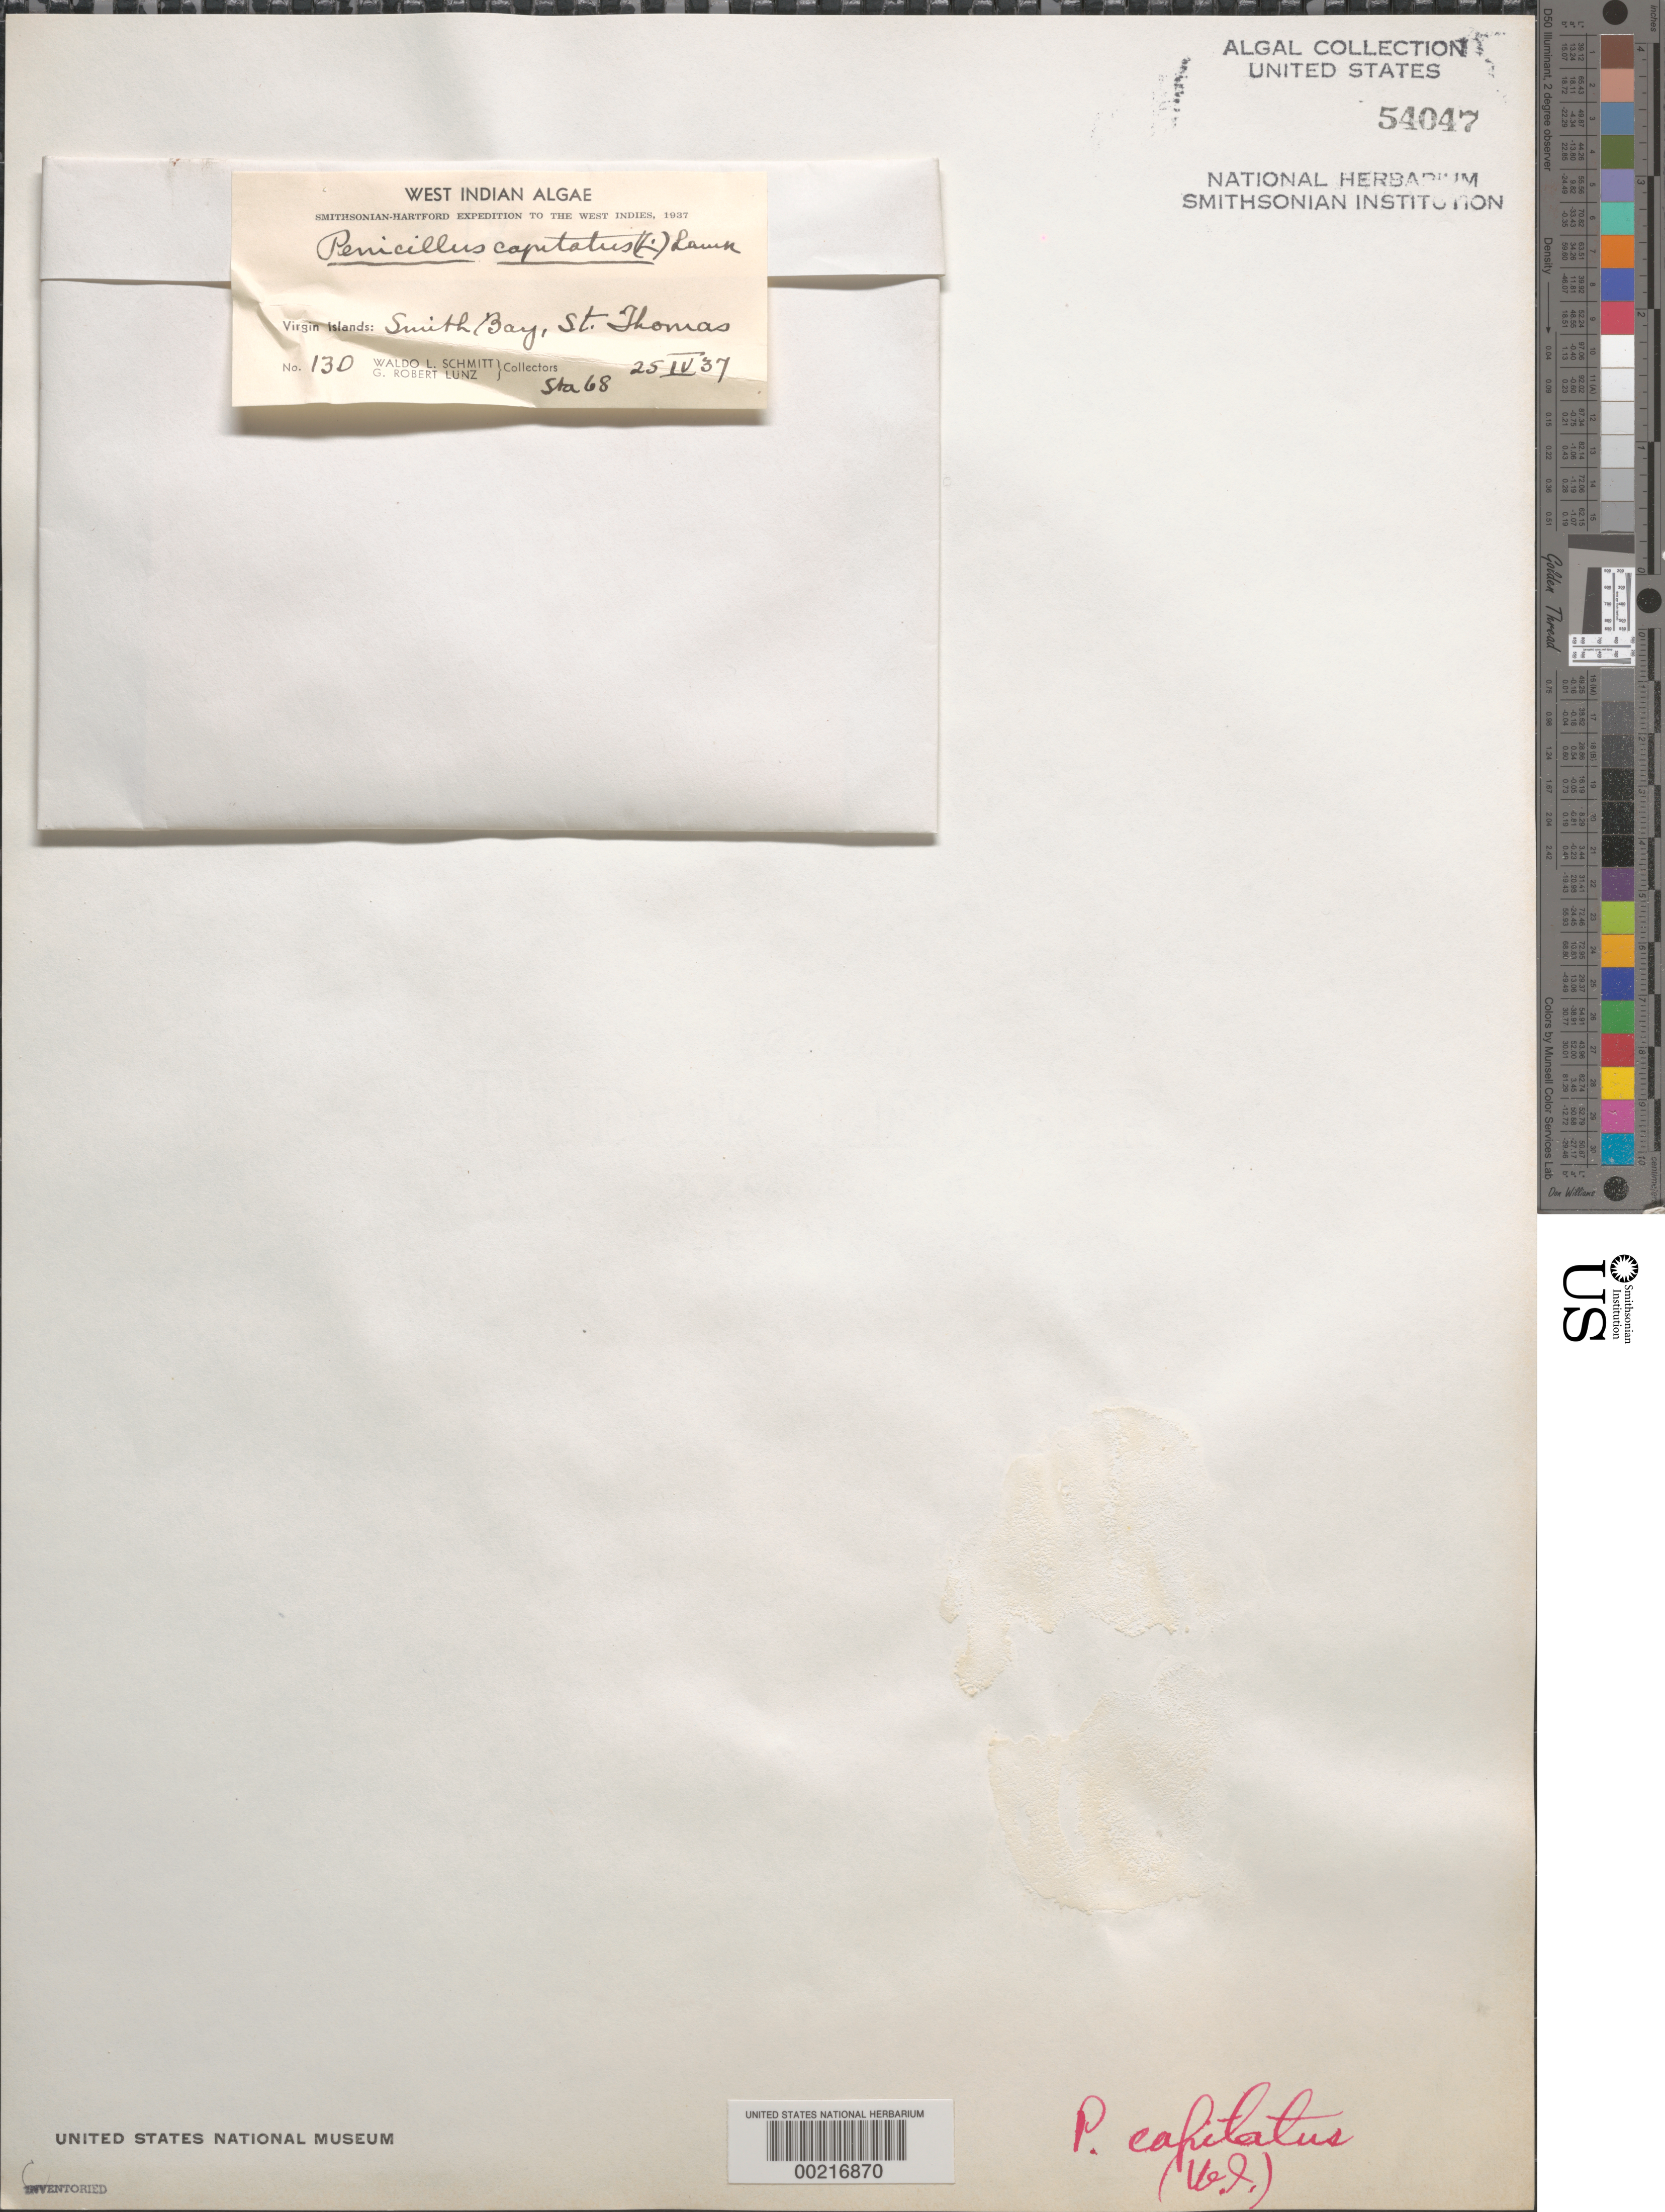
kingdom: Plantae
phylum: Chlorophyta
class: Ulvophyceae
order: Bryopsidales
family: Udoteaceae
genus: Penicillus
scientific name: Penicillus capitatus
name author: Lam.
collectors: W. L. Schmitt & G. Lunz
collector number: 130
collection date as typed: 25 Apr 1937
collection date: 1937-04-25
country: U.S. Virgin Islands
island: St. Thomas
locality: Smith Bay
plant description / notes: Smithsonian-Bredin Expedition to the West Indies, 1937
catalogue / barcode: US 54047